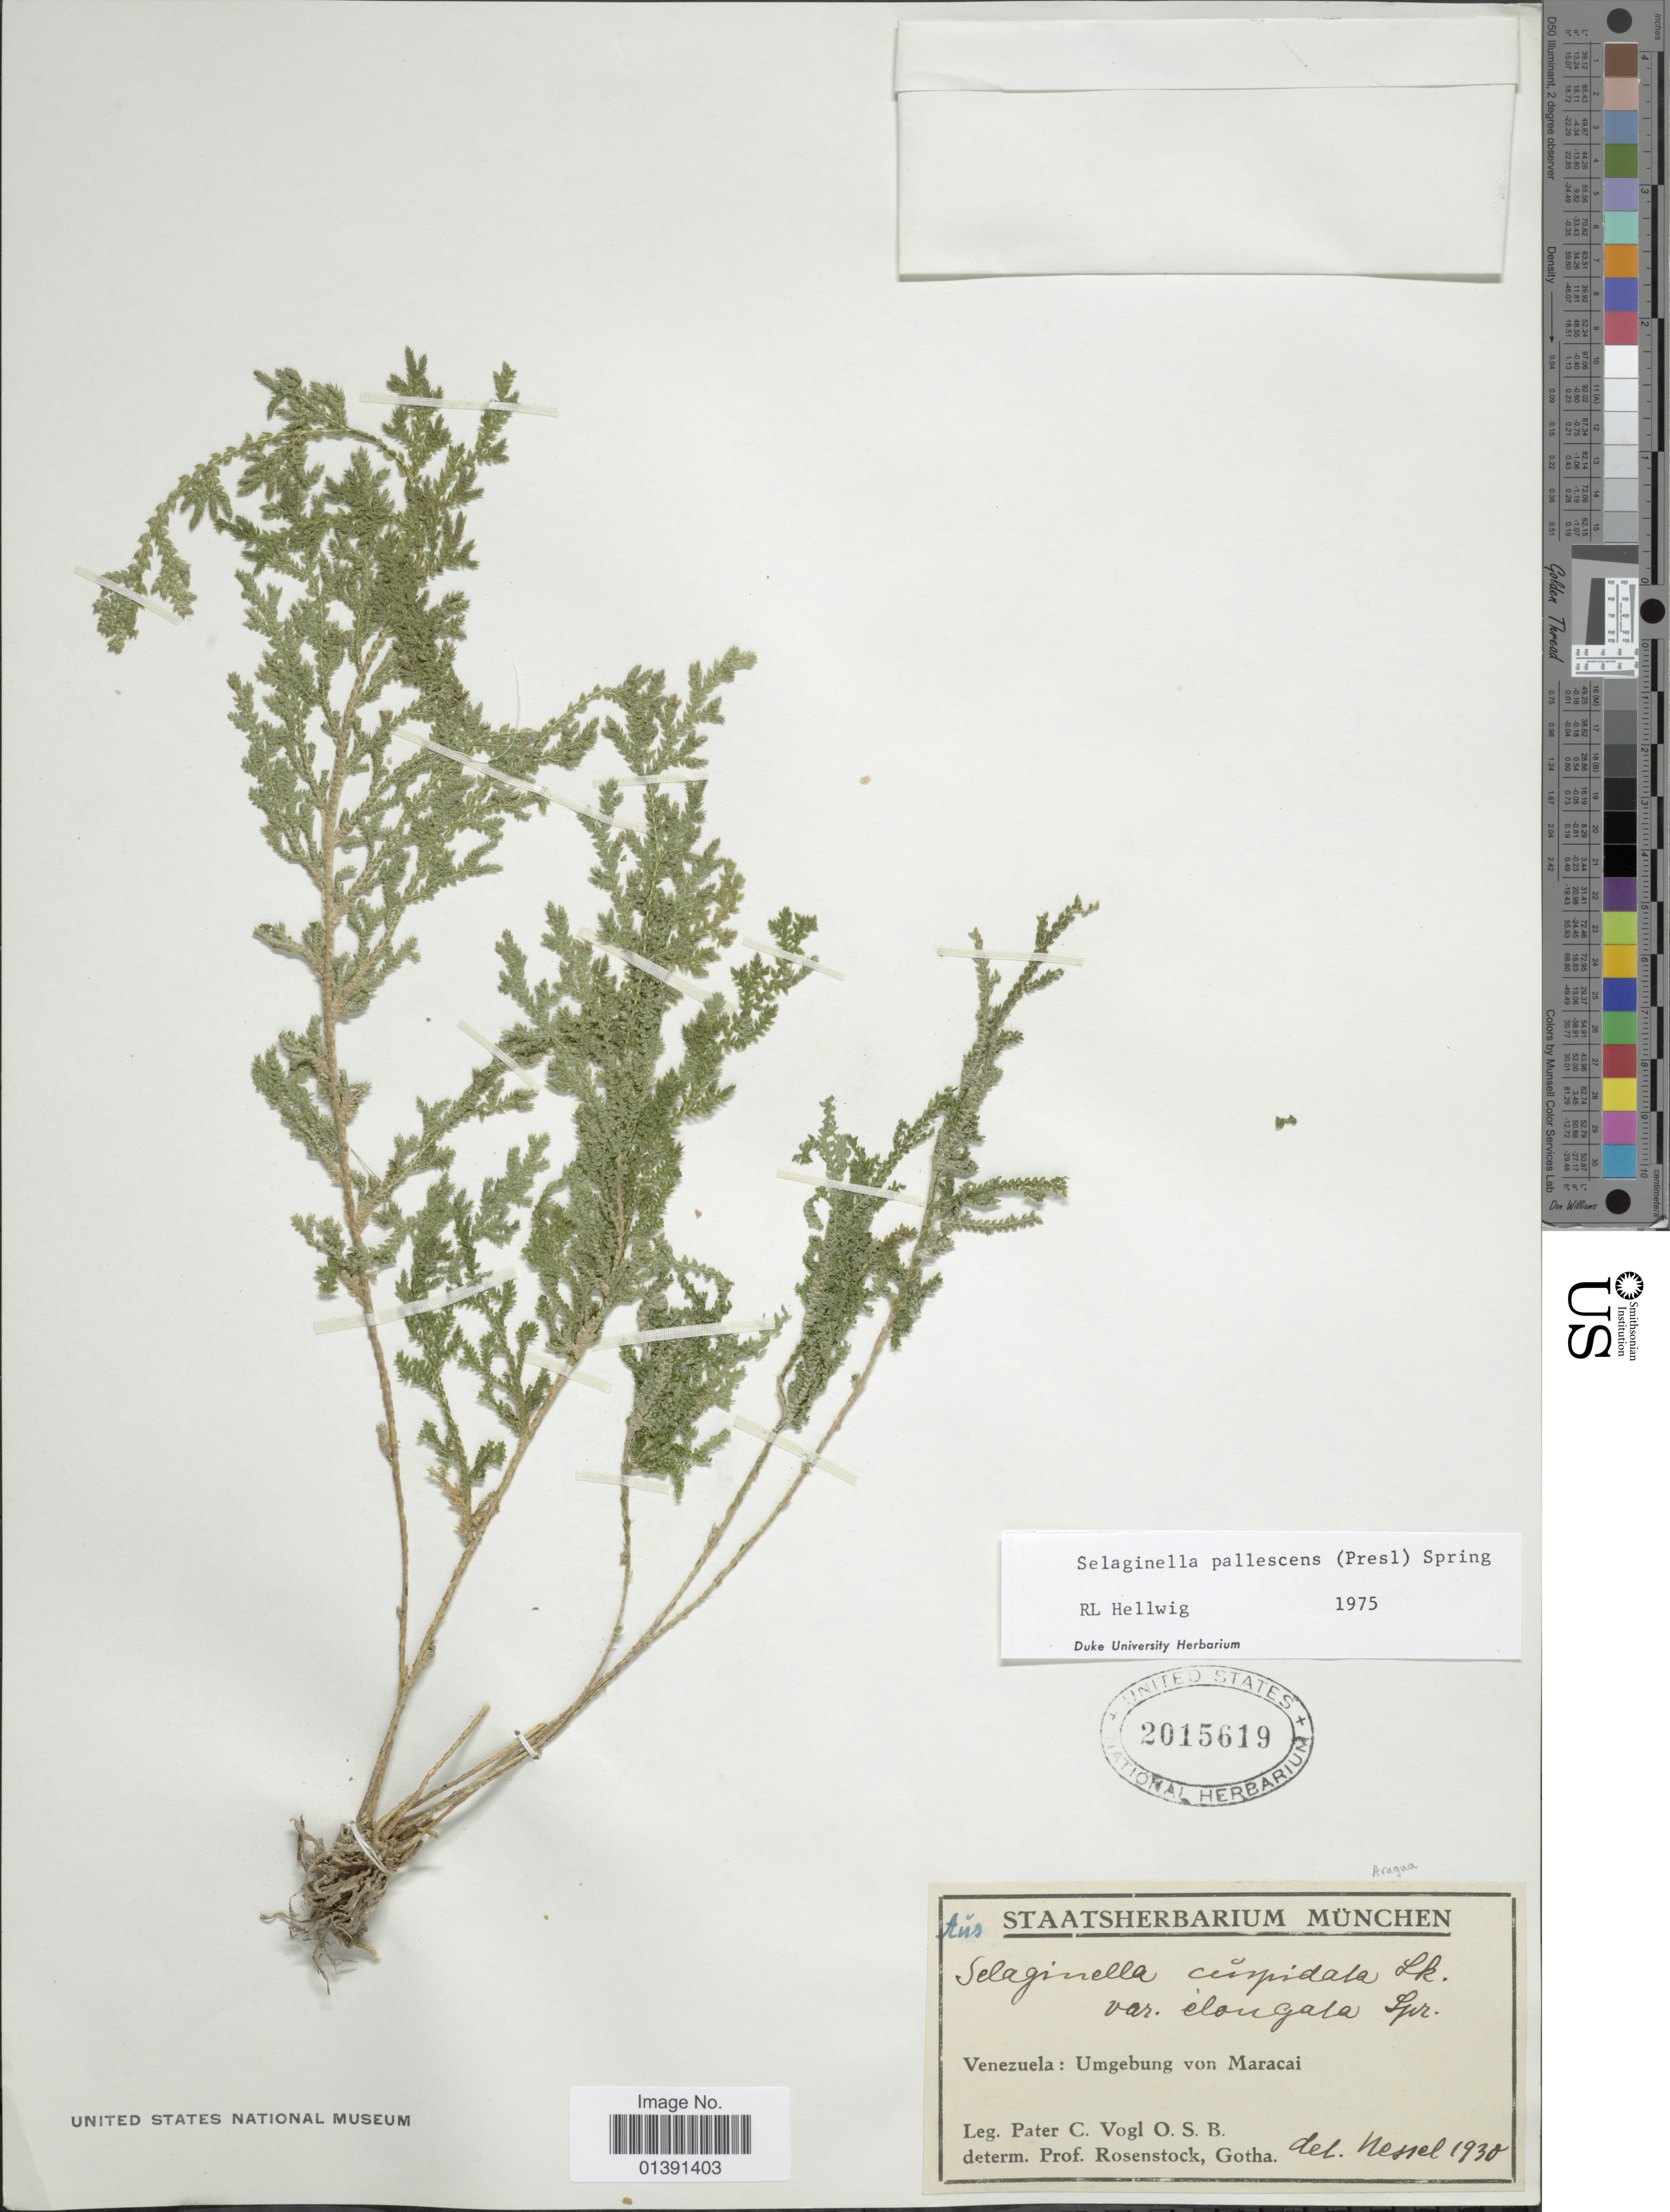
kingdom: Plantae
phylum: Tracheophyta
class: Lycopodiopsida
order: Selaginellales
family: Selaginellaceae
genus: Selaginella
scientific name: Selaginella pallescens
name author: (C. Presl) Spring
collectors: C. Vogel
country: Venezuela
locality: Umgebung von Maracai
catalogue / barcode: US 2015619